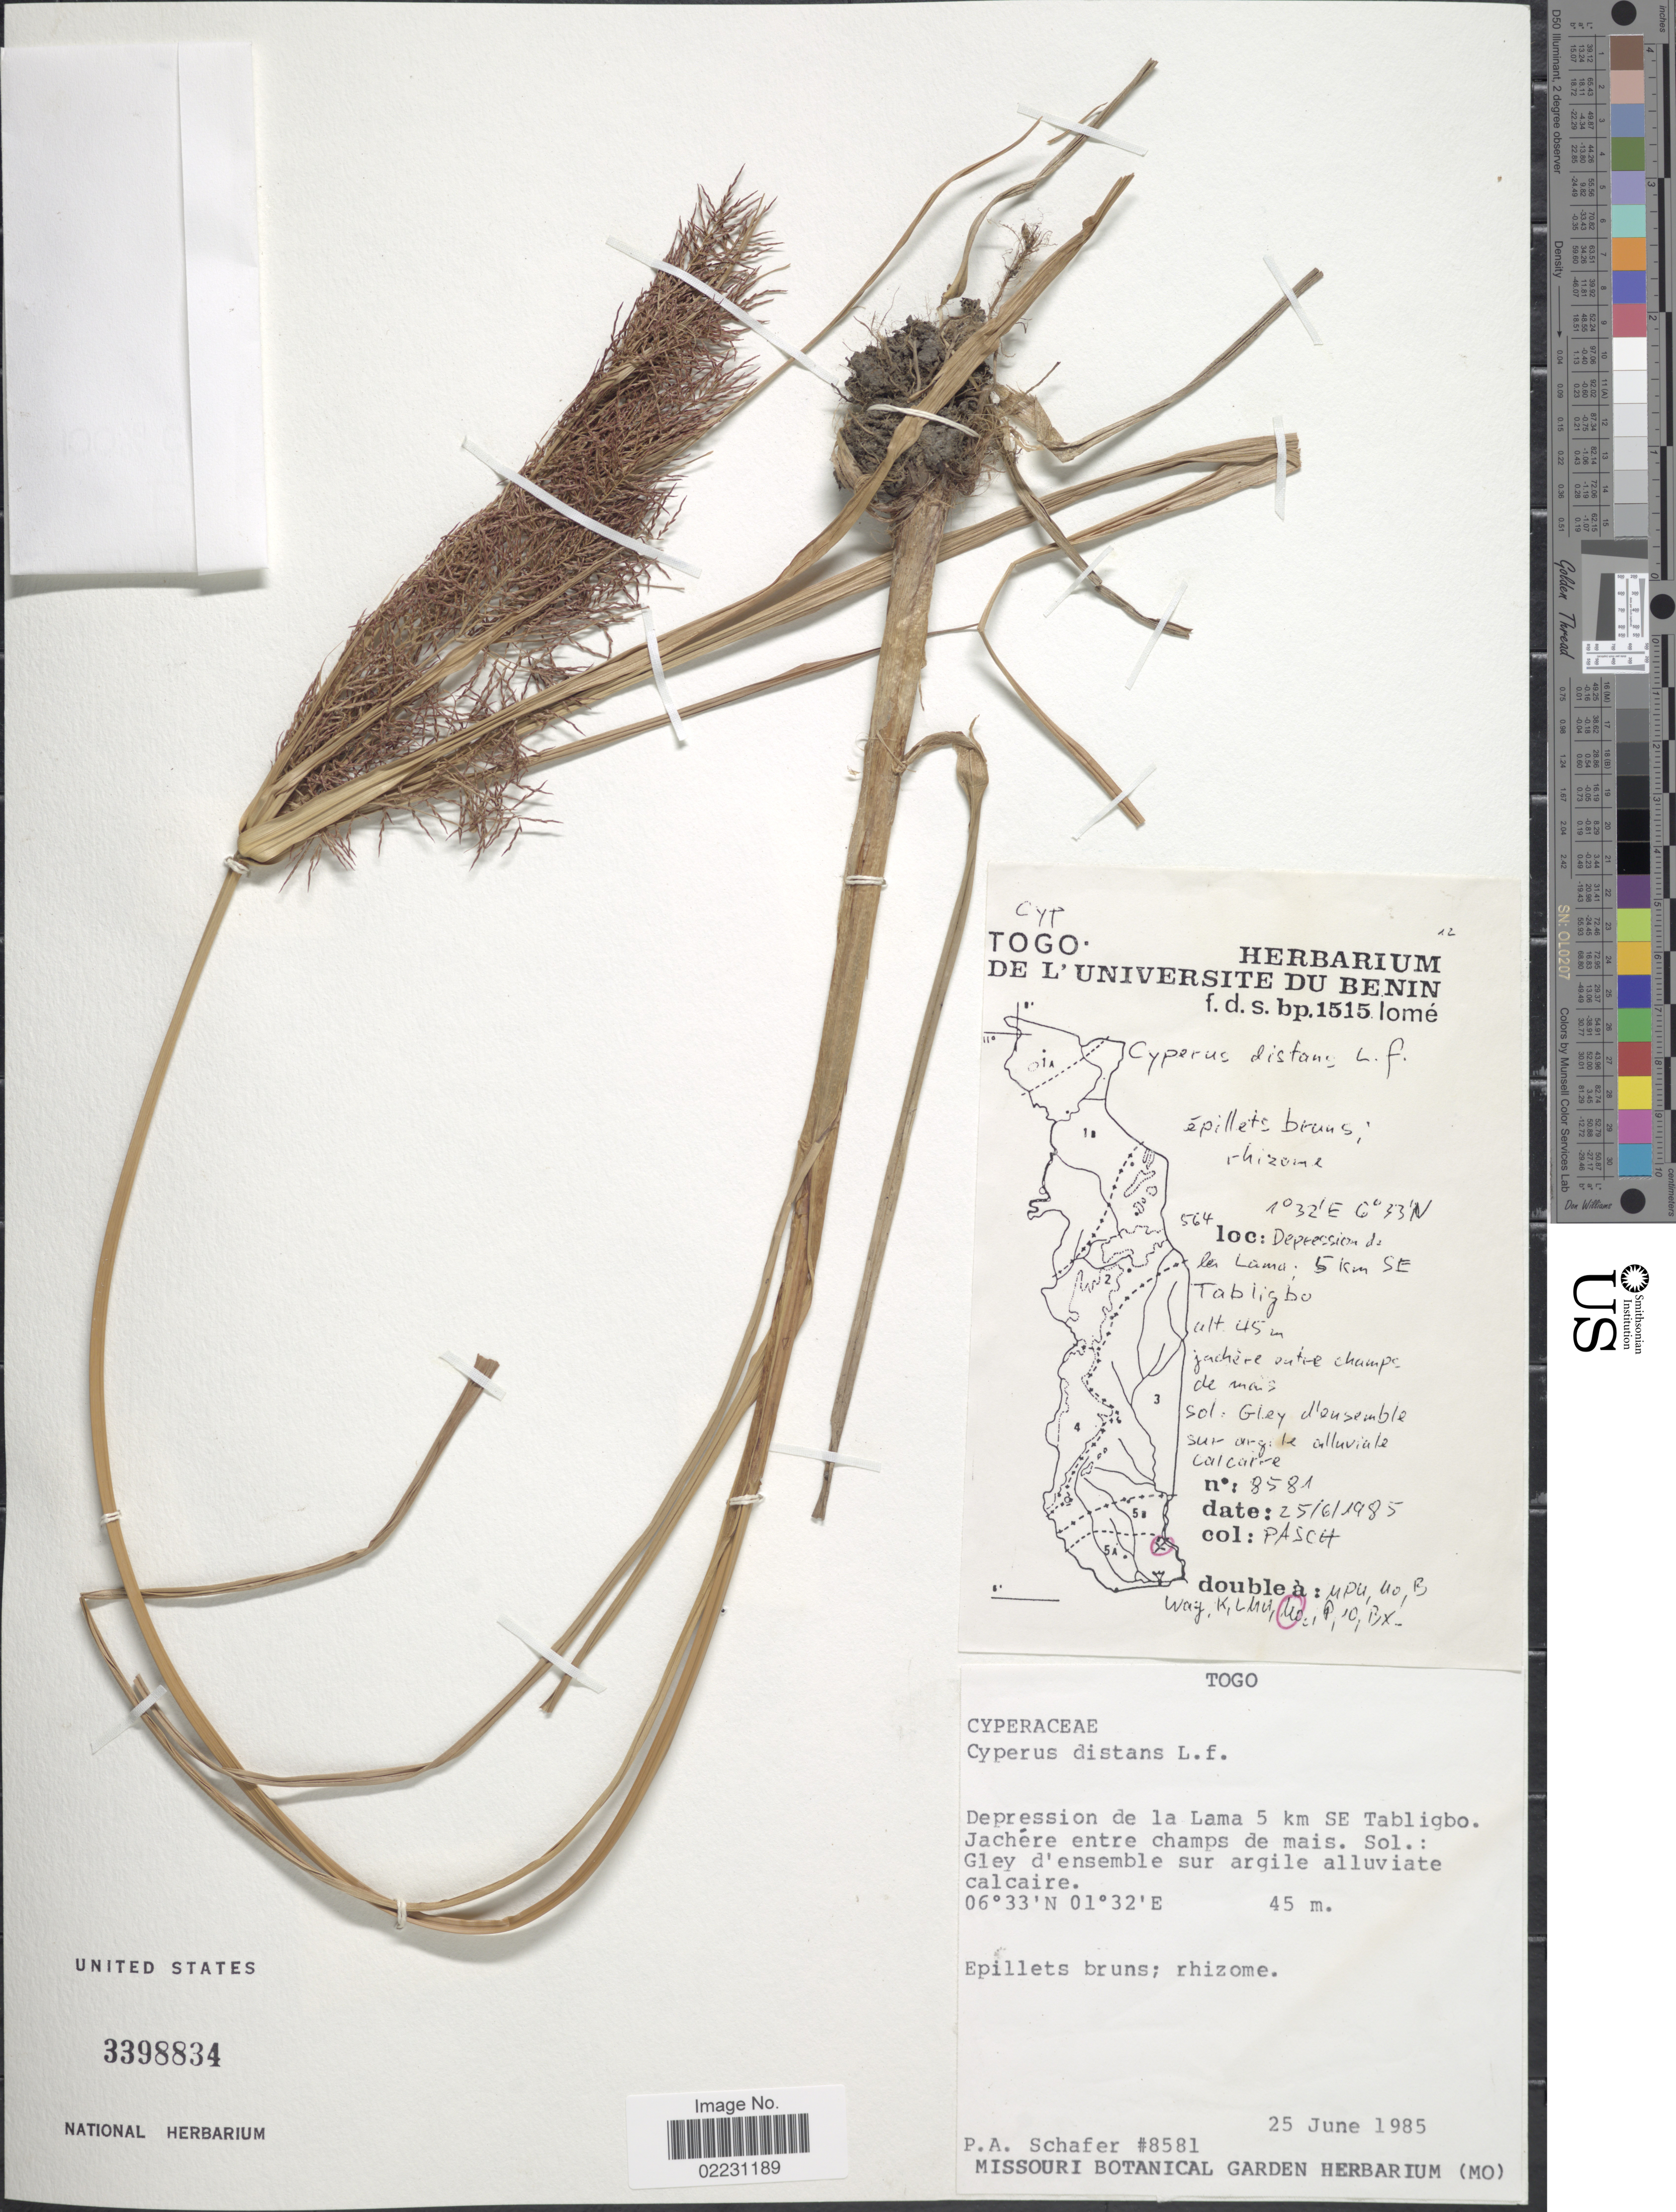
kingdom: Plantae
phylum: Tracheophyta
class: Liliopsida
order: Poales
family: Cyperaceae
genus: Cyperus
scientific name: Cyperus distans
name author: L. f.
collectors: P. Schafer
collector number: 8581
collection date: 1985-06-25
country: Togo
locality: Depr4ession de la Lama 5 km SE Tabligbo. Jachere entre champs de mais. Sol.: Gley d'ensemble sur argile alluviate calcaire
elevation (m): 45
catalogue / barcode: US 3398834